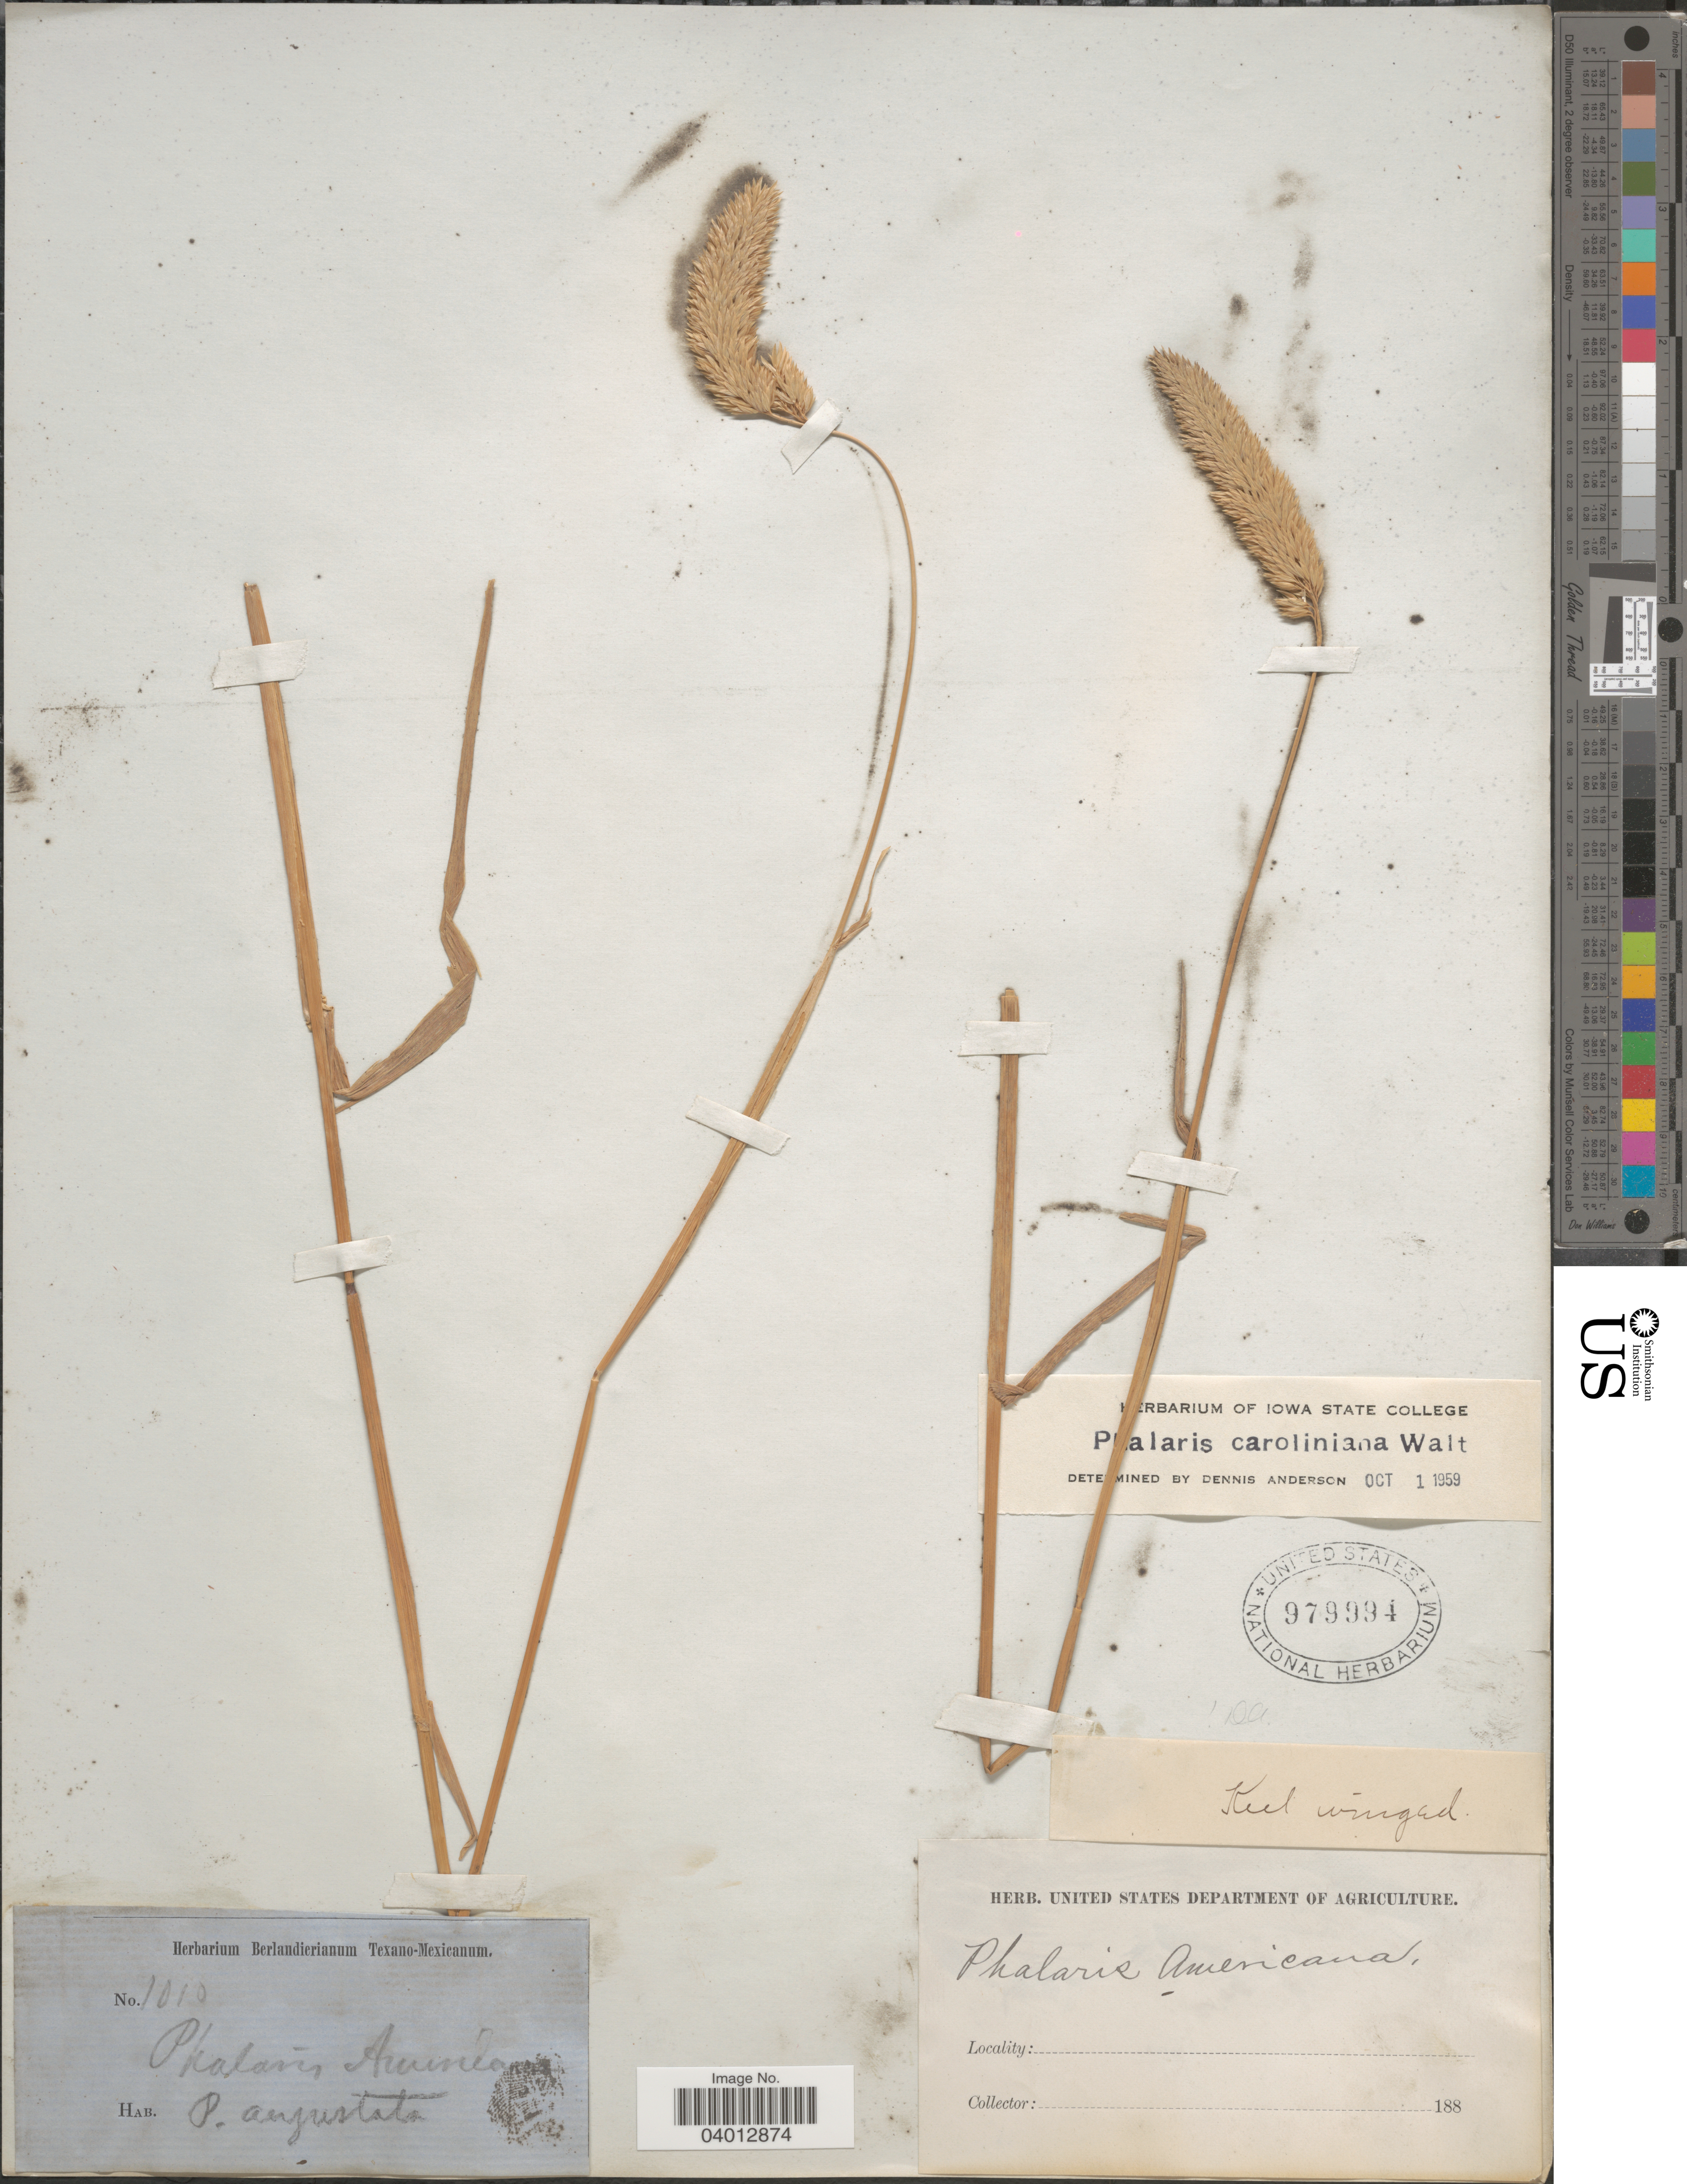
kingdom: Plantae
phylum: Tracheophyta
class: Liliopsida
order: Poales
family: Poaceae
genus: Phalaris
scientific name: Phalaris caroliniana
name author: Walter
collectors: ex Herb. Berlandierianum Texano-Mexicanum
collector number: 1010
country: United States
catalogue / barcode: US 979994